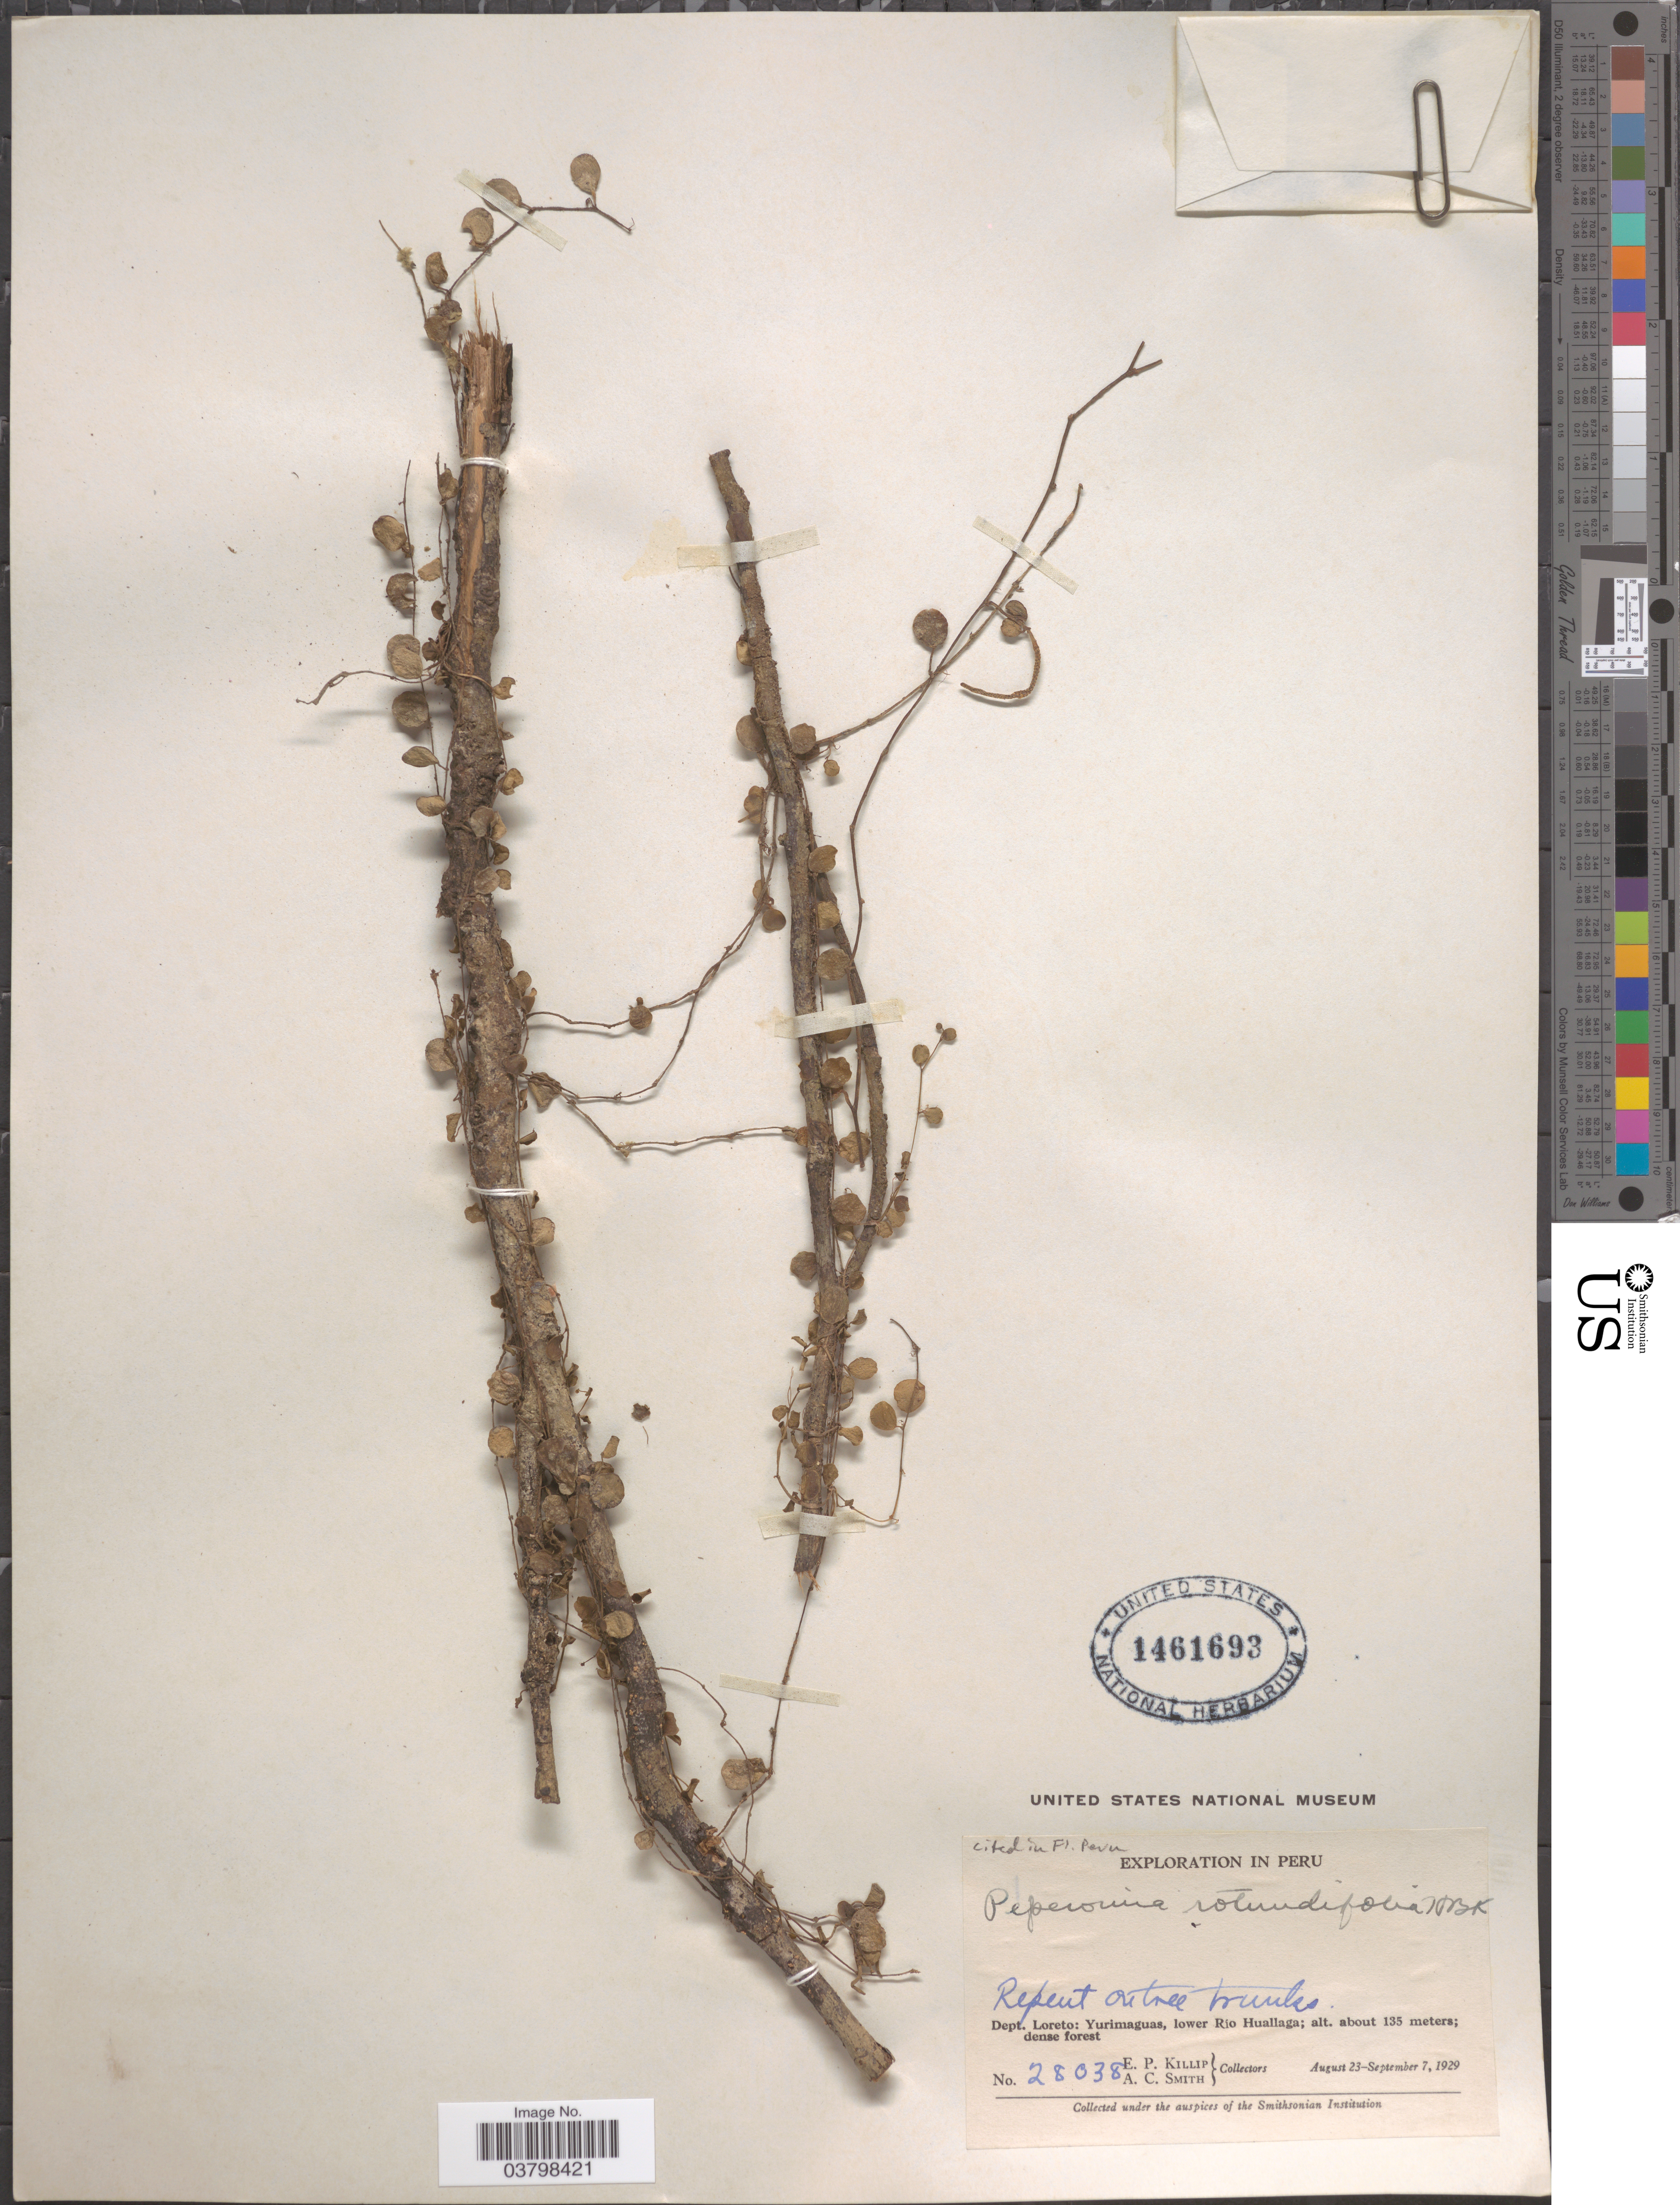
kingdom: Plantae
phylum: Tracheophyta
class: Magnoliopsida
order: Piperales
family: Piperaceae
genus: Peperomia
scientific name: Peperomia rotundifolia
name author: (L.) Kunth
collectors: E. P. Killip & A. C. Smith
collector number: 28038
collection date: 1929-08-23/1929-09-07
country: Peru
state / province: Loreto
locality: Dept. Loreto: Yurimaguas, lower Río Huallaga.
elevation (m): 135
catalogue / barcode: US 1461693